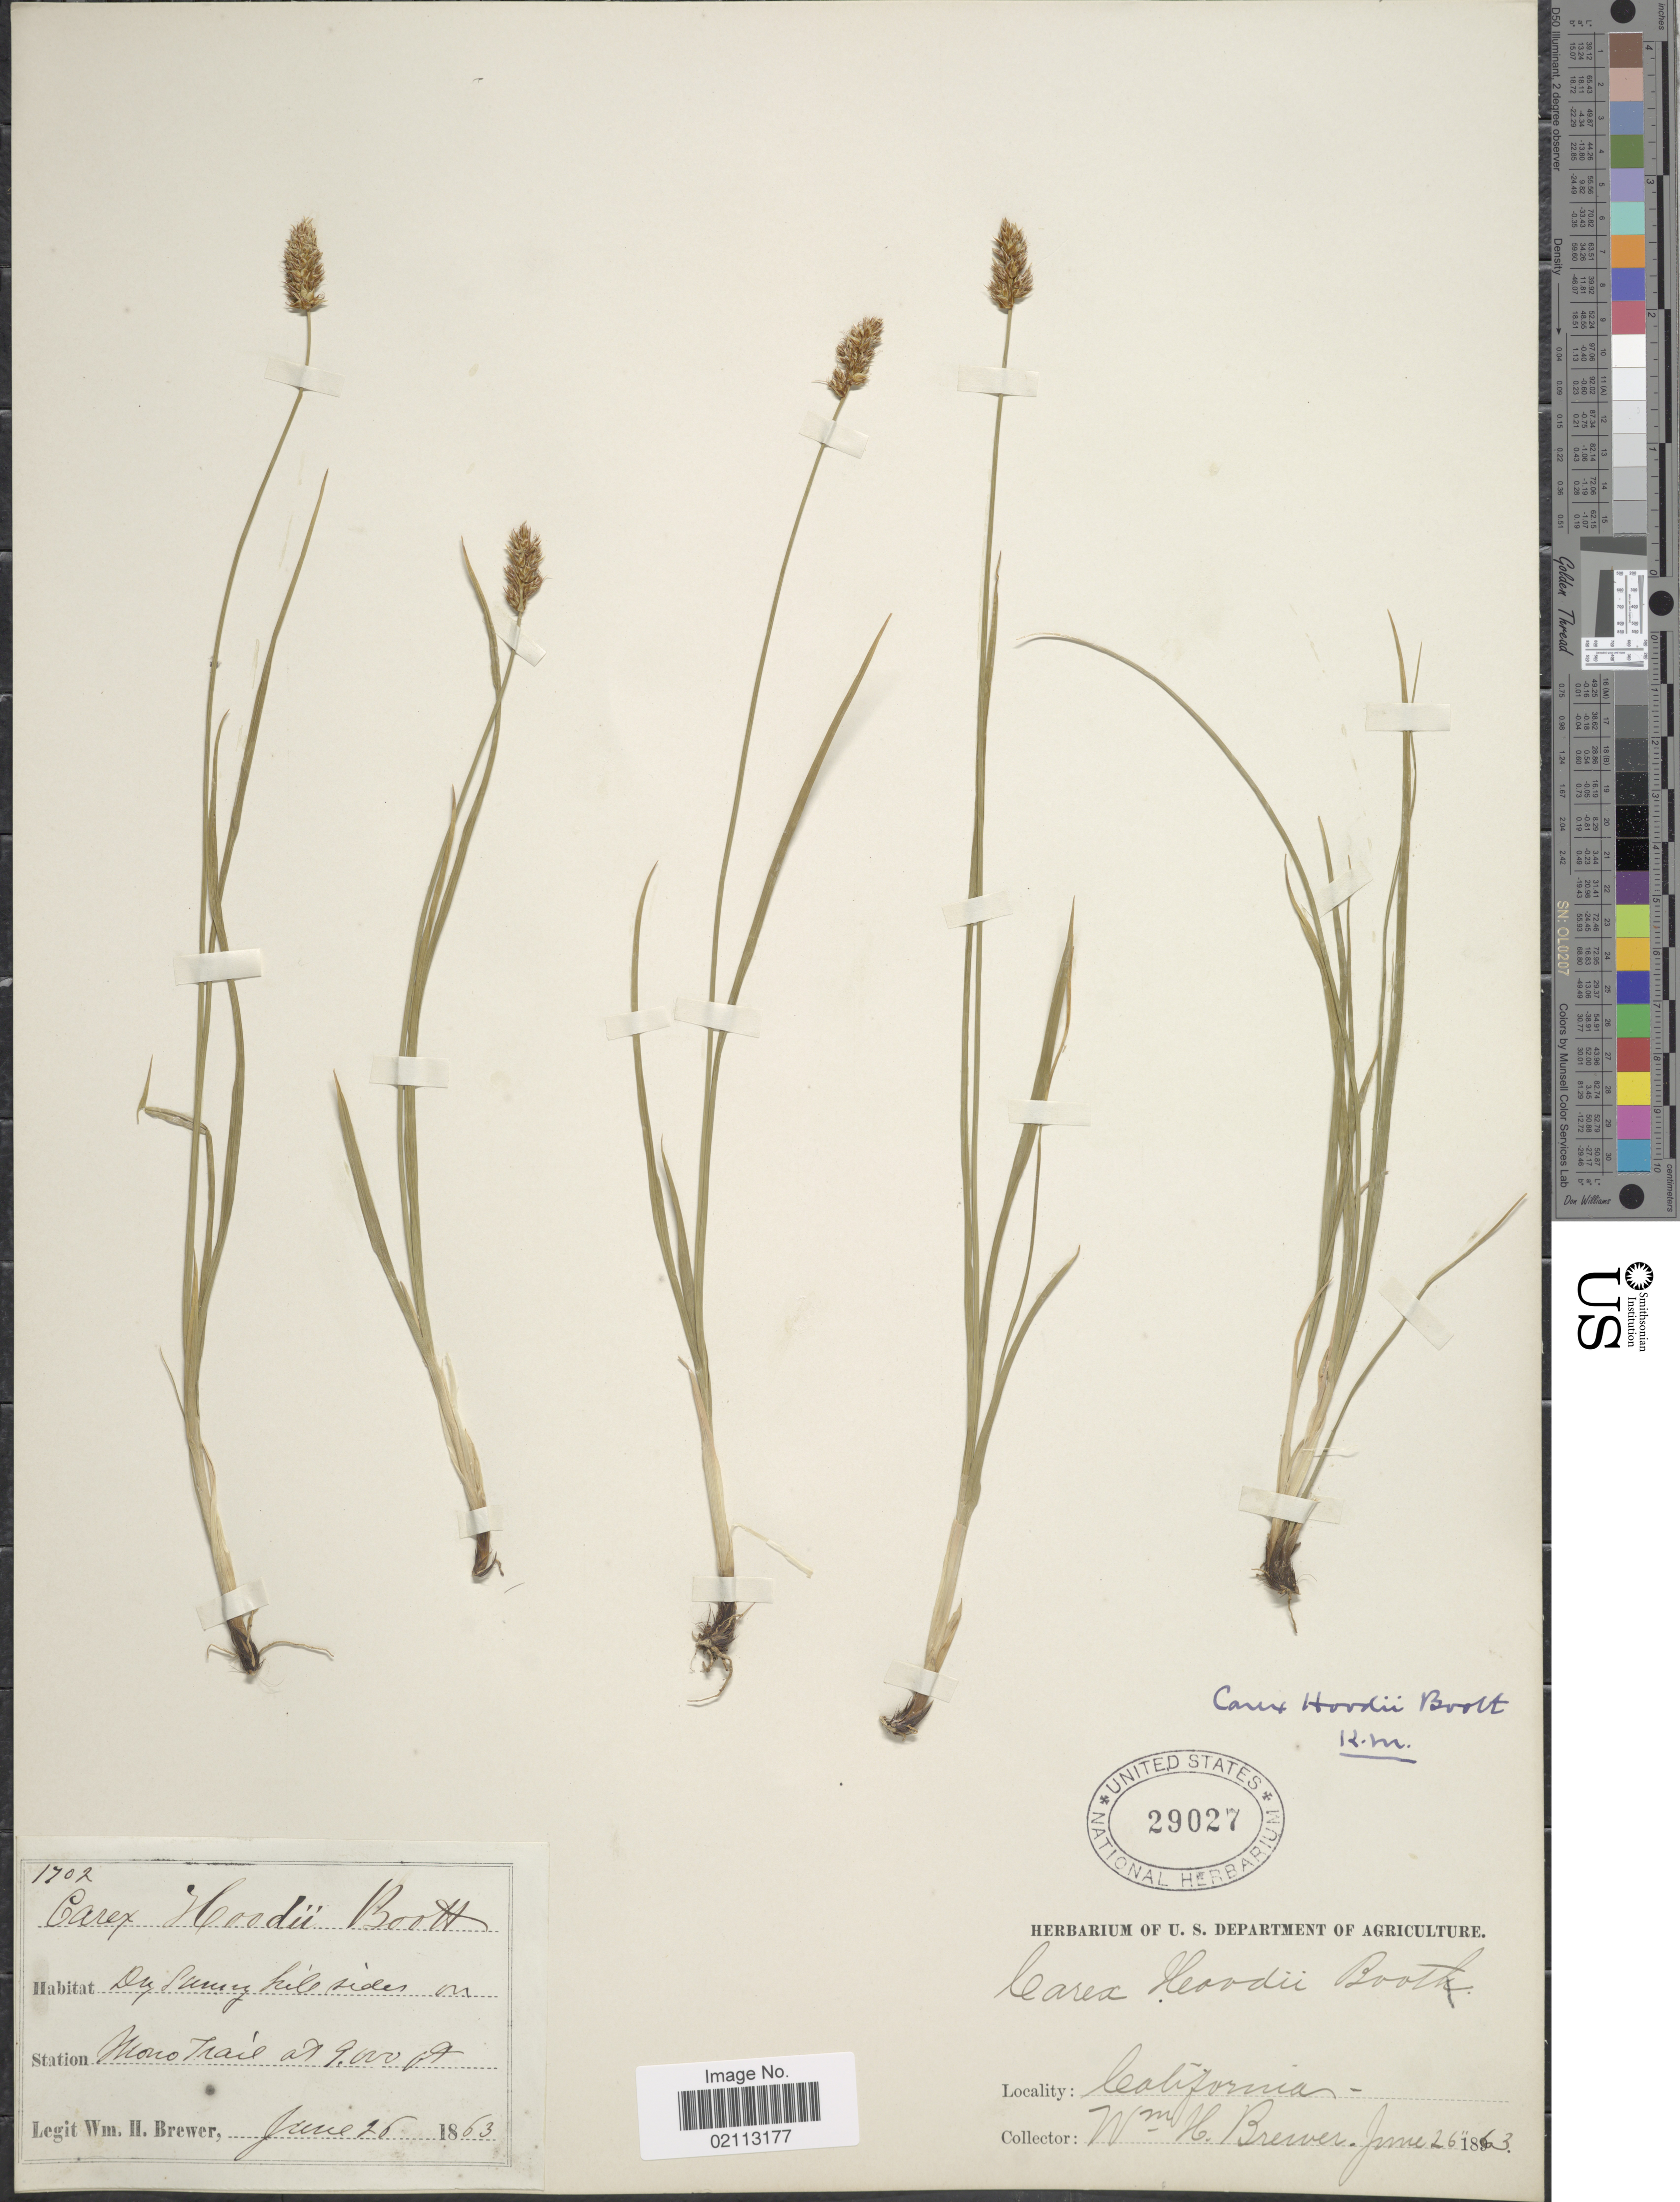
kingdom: Plantae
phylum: Tracheophyta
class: Liliopsida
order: Poales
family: Cyperaceae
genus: Carex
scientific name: Carex hoodii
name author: Boott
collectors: W. H. Brewer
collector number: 1702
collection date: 1863-06-26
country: United States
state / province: California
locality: Hill sides on Mono Trail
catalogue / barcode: US 29027